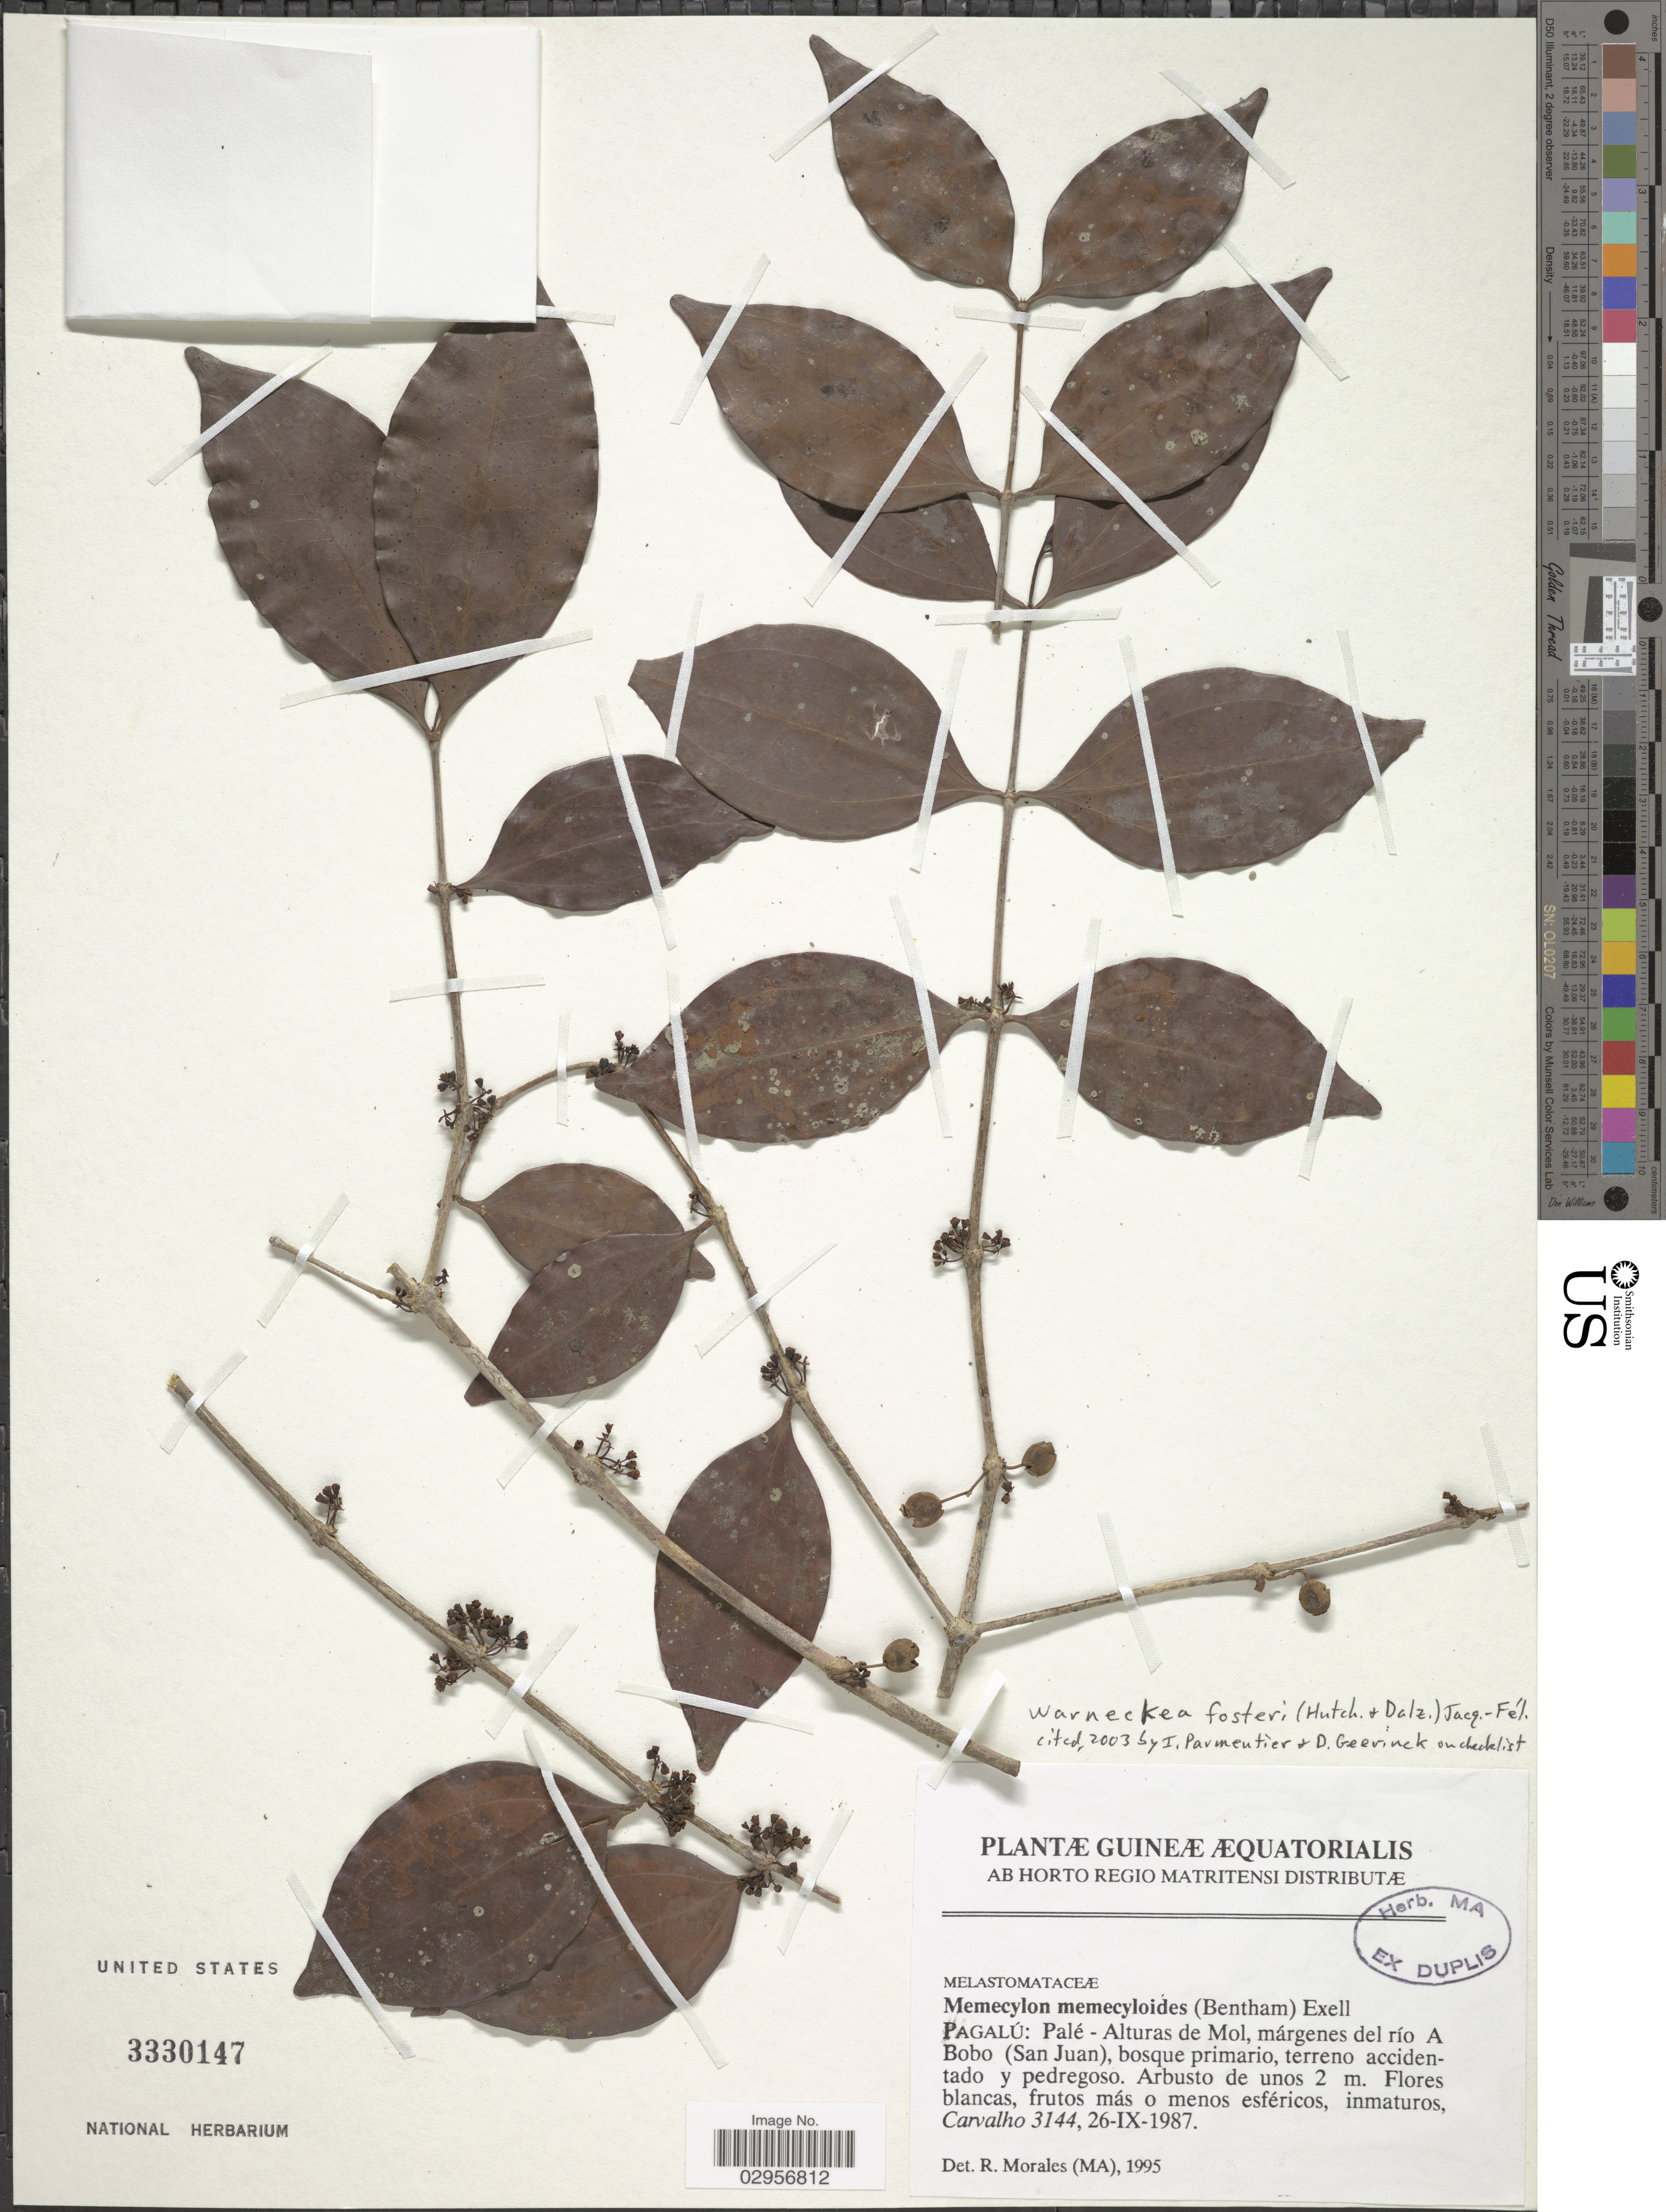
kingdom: Plantae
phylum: Tracheophyta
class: Magnoliopsida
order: Myrtales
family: Melastomataceae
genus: Warneckea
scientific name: Warneckea fosteri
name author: (Hutch. & Dalziel) Jacq.-Fél.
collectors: Carvalho, --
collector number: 3144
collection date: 1987-09-26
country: Equatorial Guinea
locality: Guineæ Æquatoriales, Pagalú: Palé - Alturas de Mol, márgenes del río A Bobo (San Juan).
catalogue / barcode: US 3330147